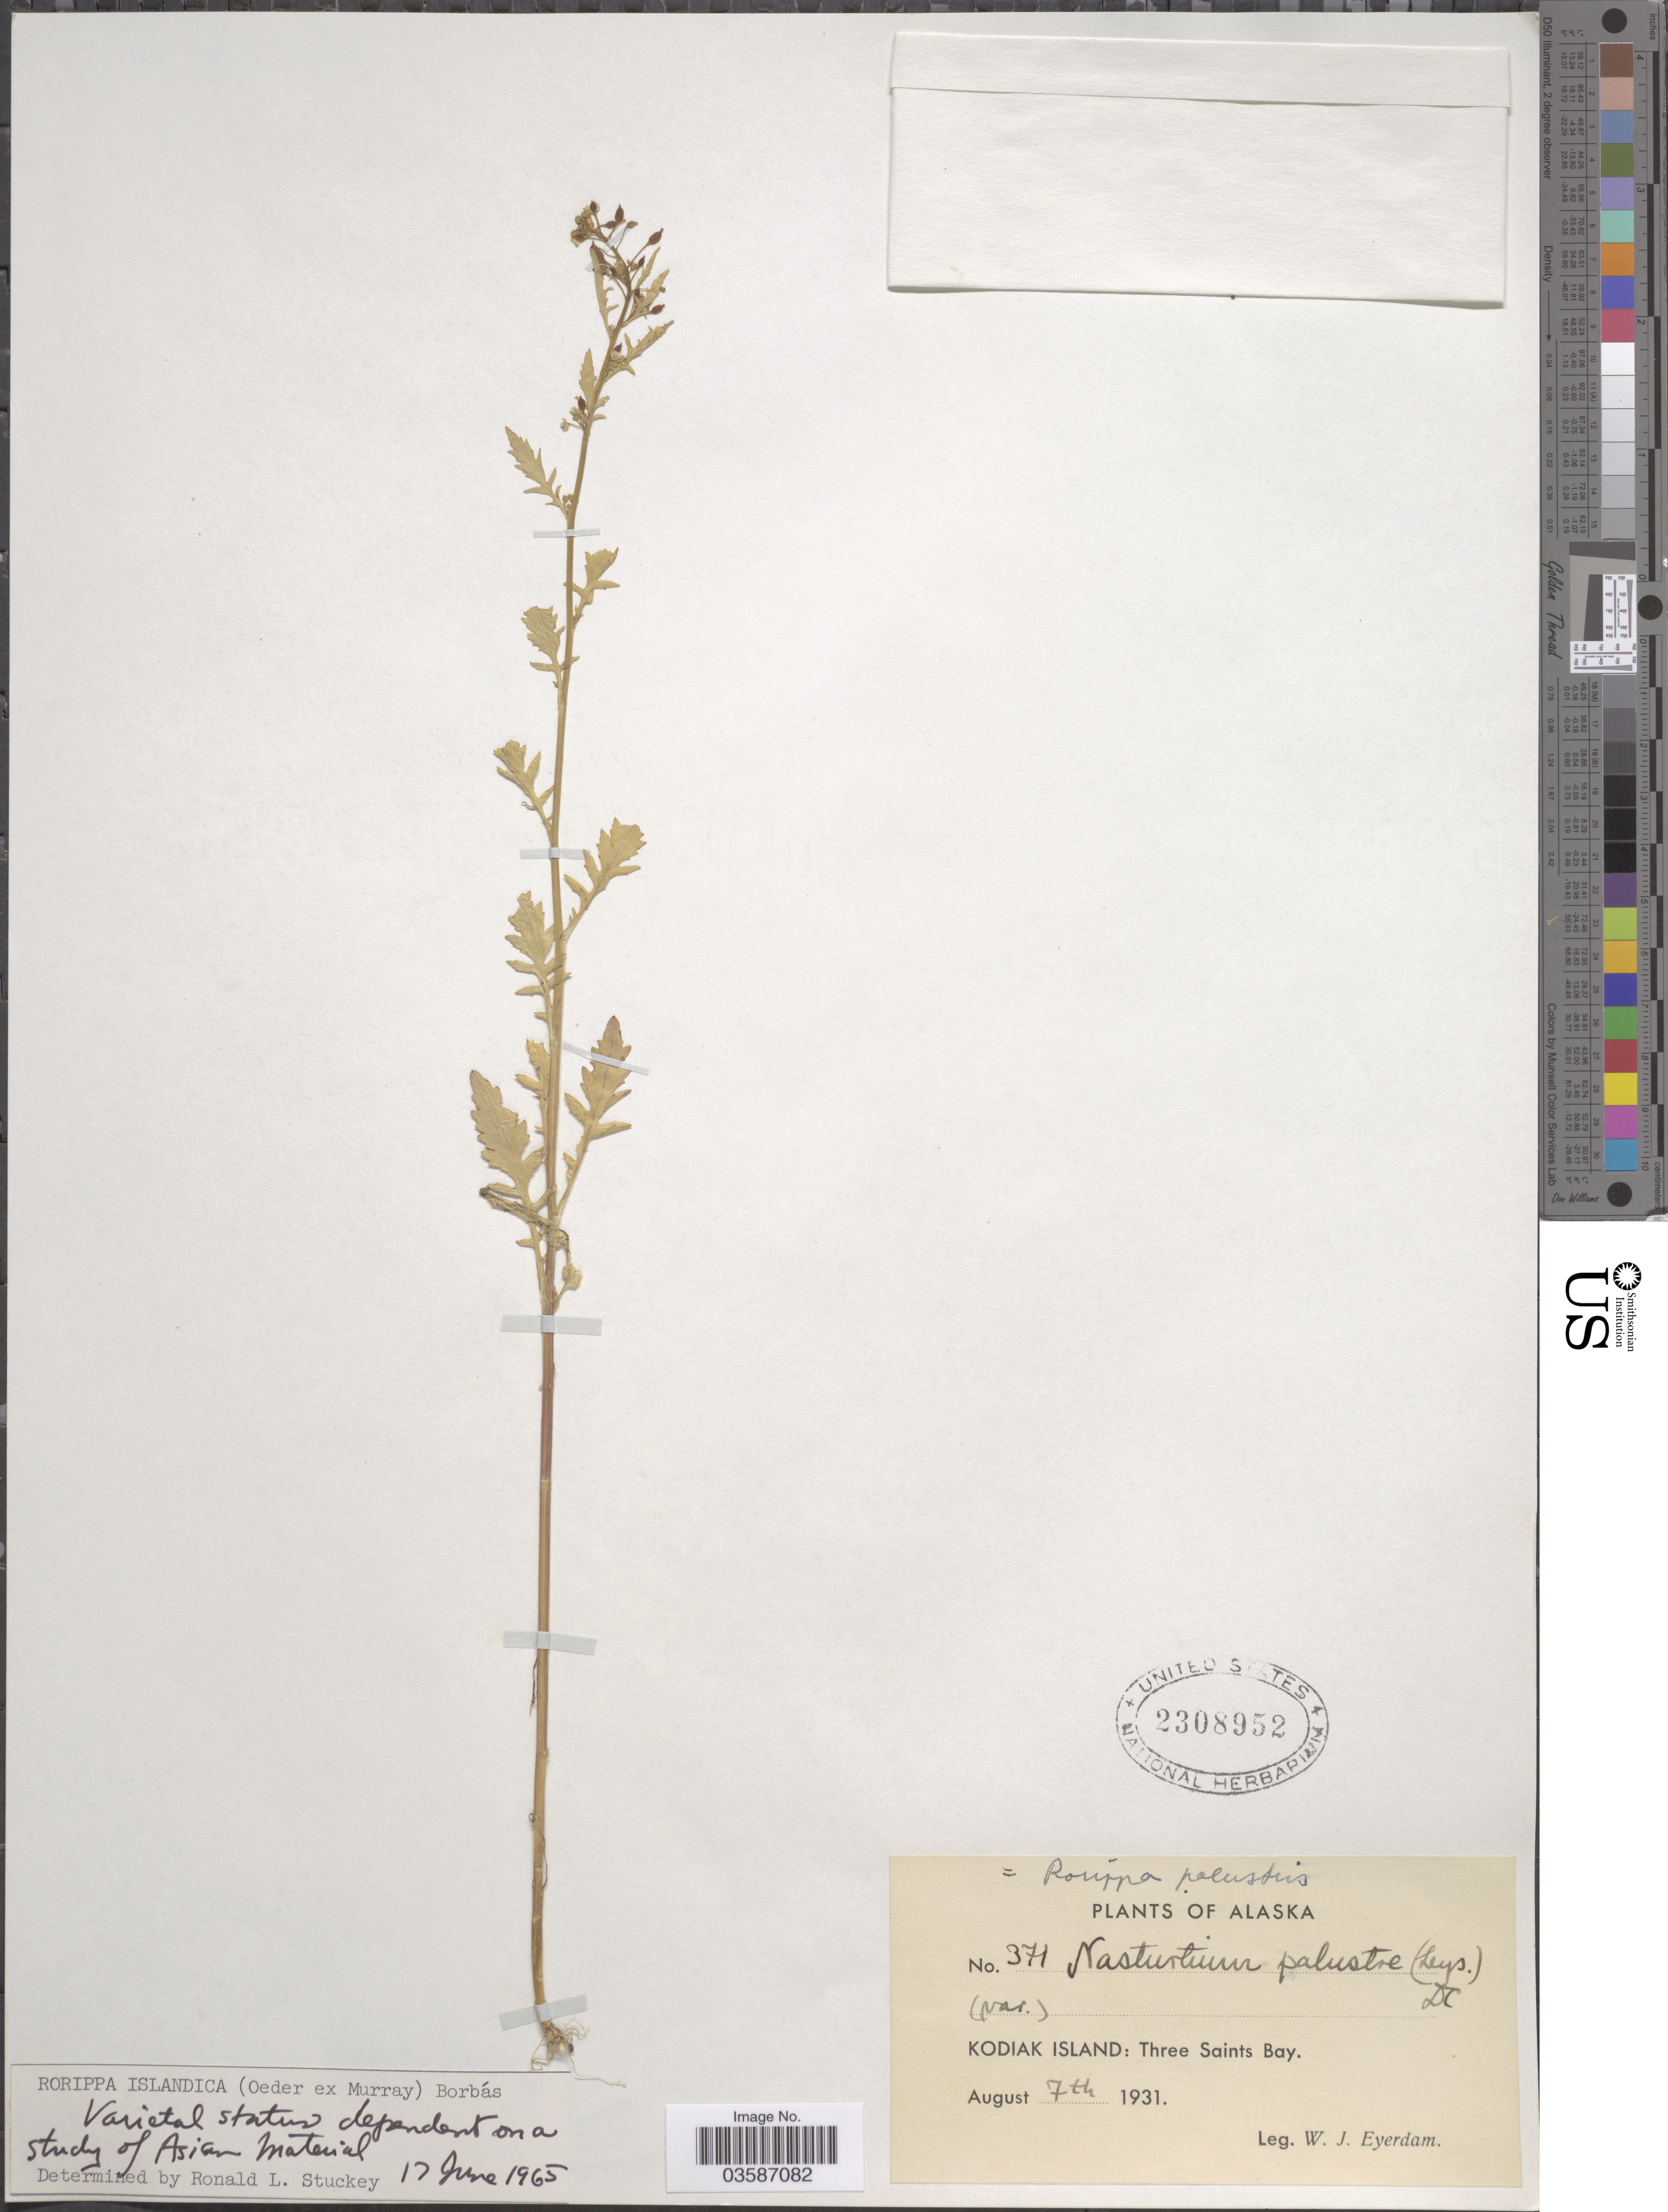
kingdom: Plantae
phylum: Tracheophyta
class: Magnoliopsida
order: Brassicales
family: Brassicaceae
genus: Rorippa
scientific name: Rorippa islandica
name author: (Oeder) Borbás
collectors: W. J. Eyerdam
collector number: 371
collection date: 1931-08-07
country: United States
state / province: Alaska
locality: Kodiak Island: Three Saints Bay.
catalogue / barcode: US 2308952